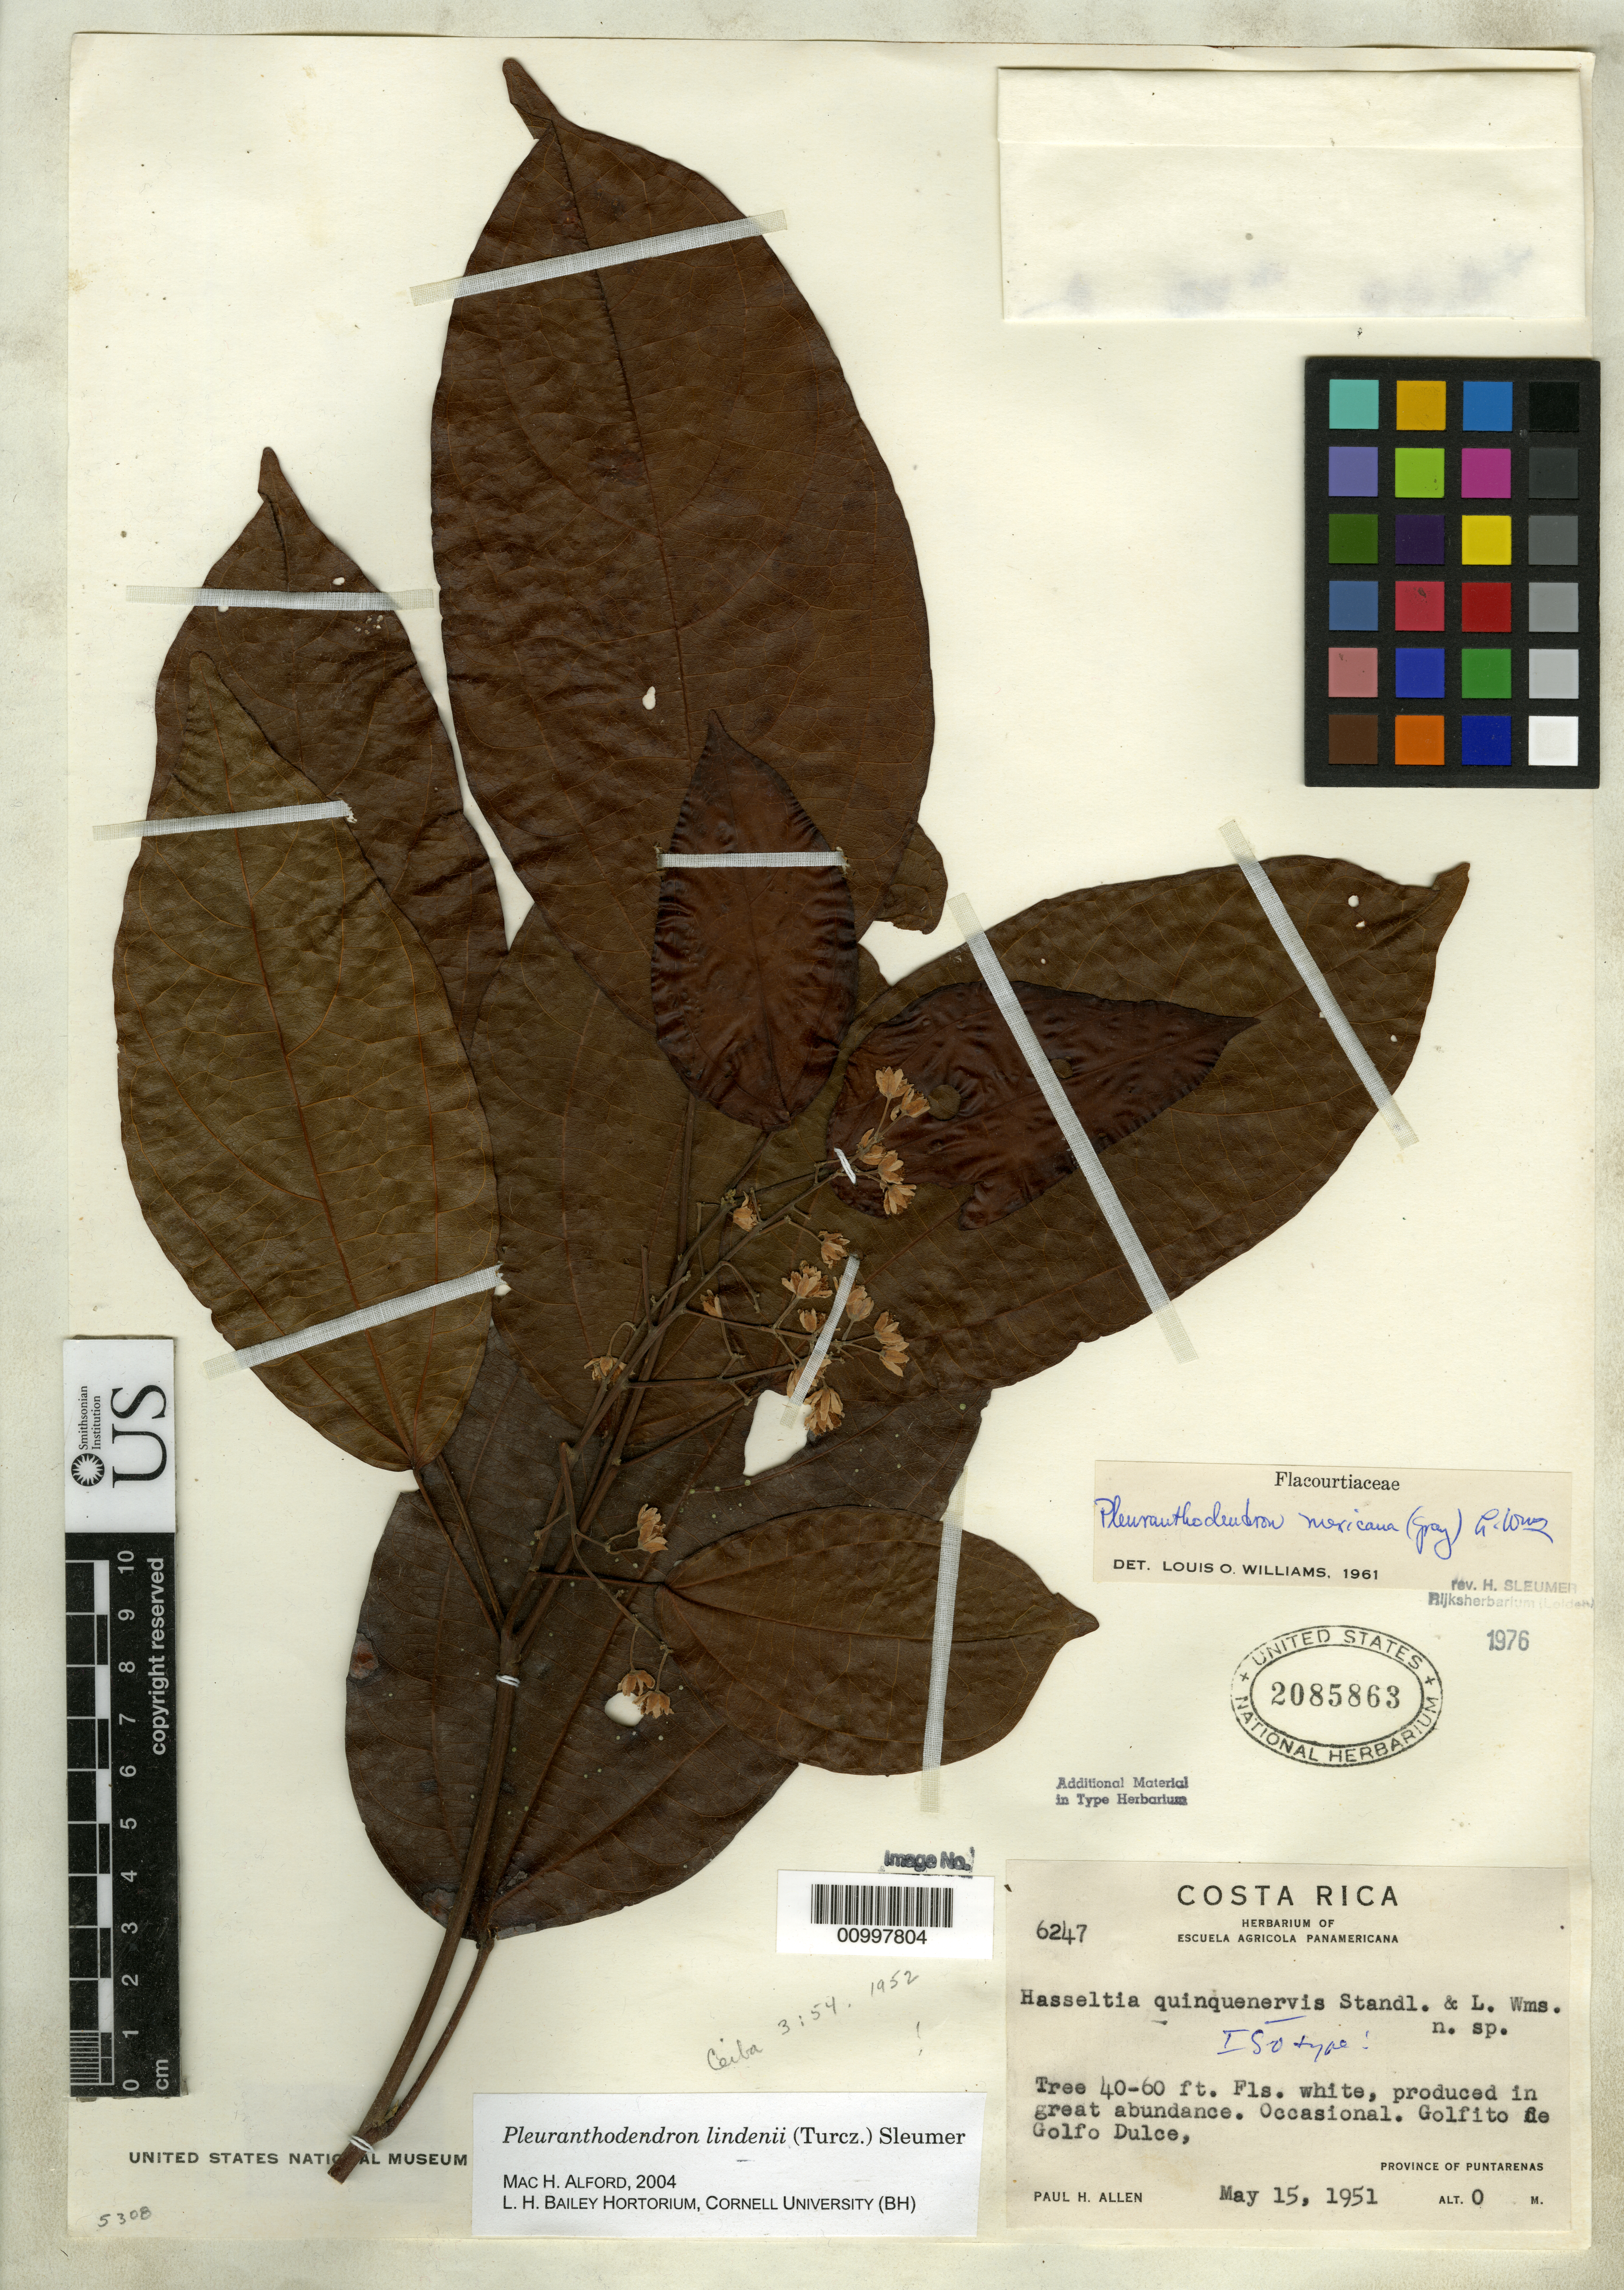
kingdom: Plantae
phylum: Tracheophyta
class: Magnoliopsida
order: Malpighiales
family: Salicaceae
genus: Hasseltia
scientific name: Hasseltia quinquenervia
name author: Standl. & L.O. Williams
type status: Isotype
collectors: P. H. Allen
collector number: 6247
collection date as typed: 15 May 1951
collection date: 1951-05-15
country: Costa Rica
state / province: Puntarenas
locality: Golfito de Golfo Dulce.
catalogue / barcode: US 2085863